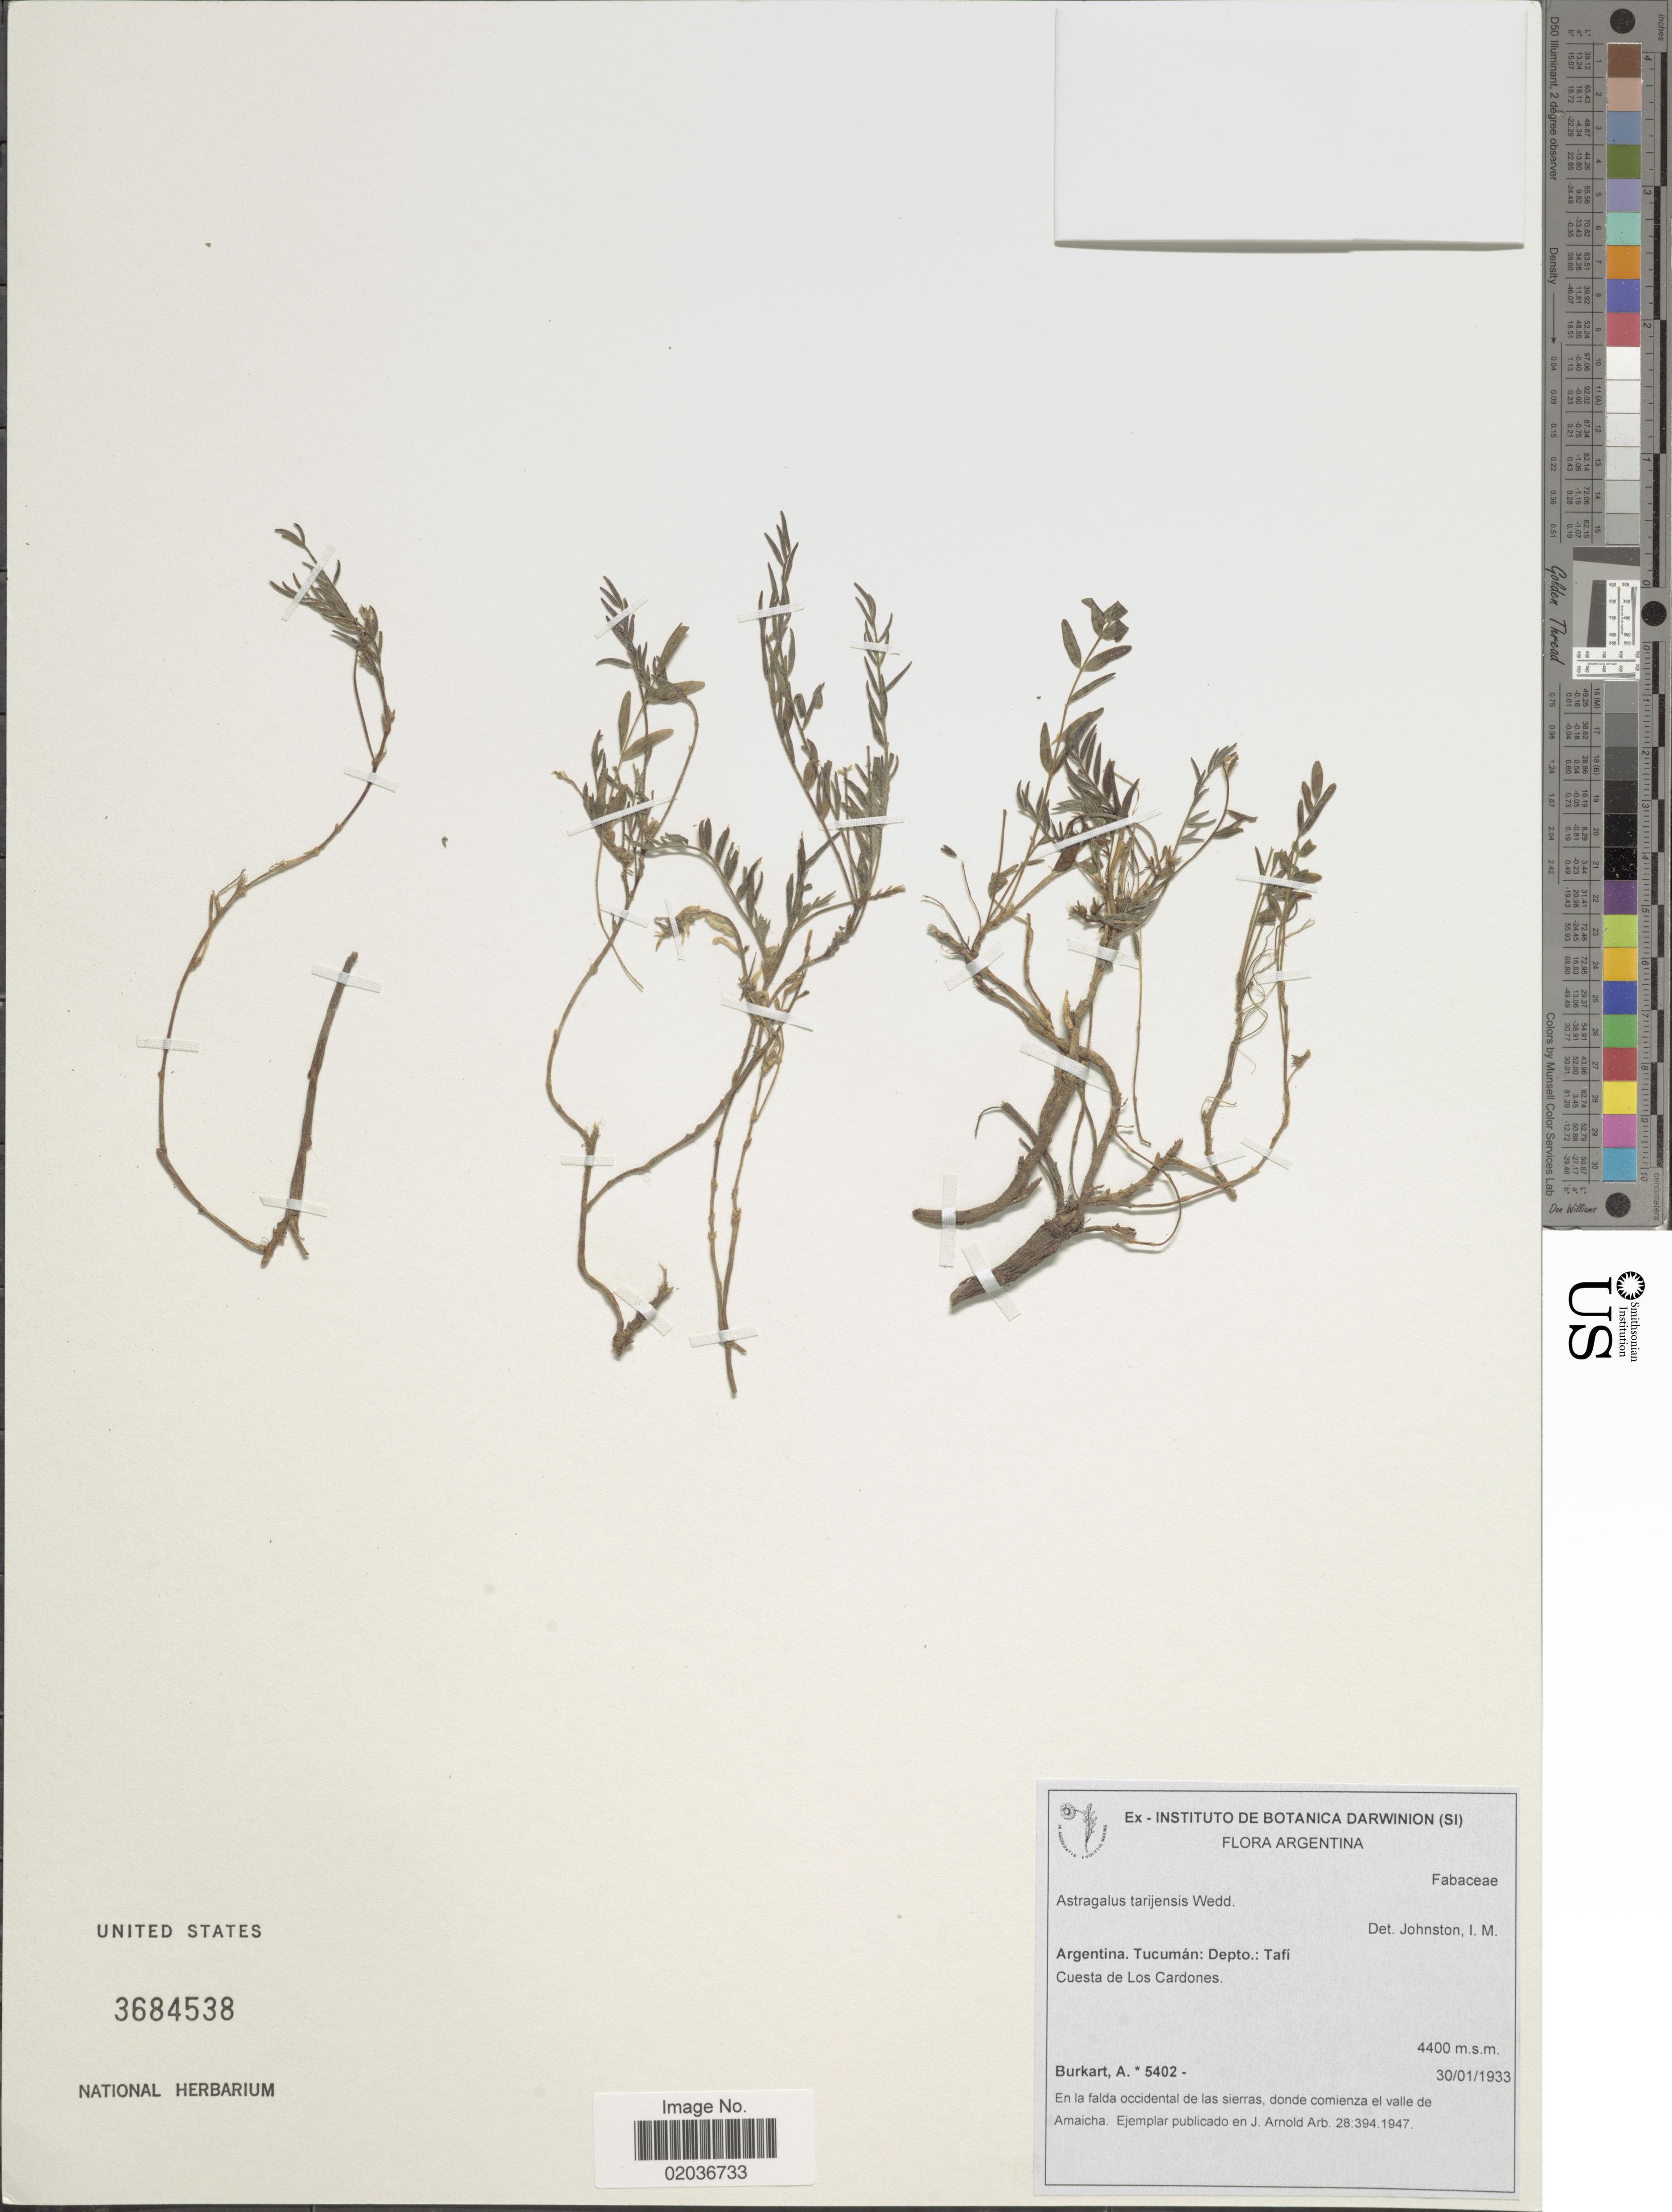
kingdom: Plantae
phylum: Tracheophyta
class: Magnoliopsida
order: Fabales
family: Fabaceae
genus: Astragalus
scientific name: Astragalus tarijensis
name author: Wedd.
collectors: A. E. Burkart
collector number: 5402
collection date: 1933-01-30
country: Argentina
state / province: Tucuman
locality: Tucumán: Depto: Tafi, Cuesta de Los Cardones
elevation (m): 4400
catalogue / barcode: US 3684538